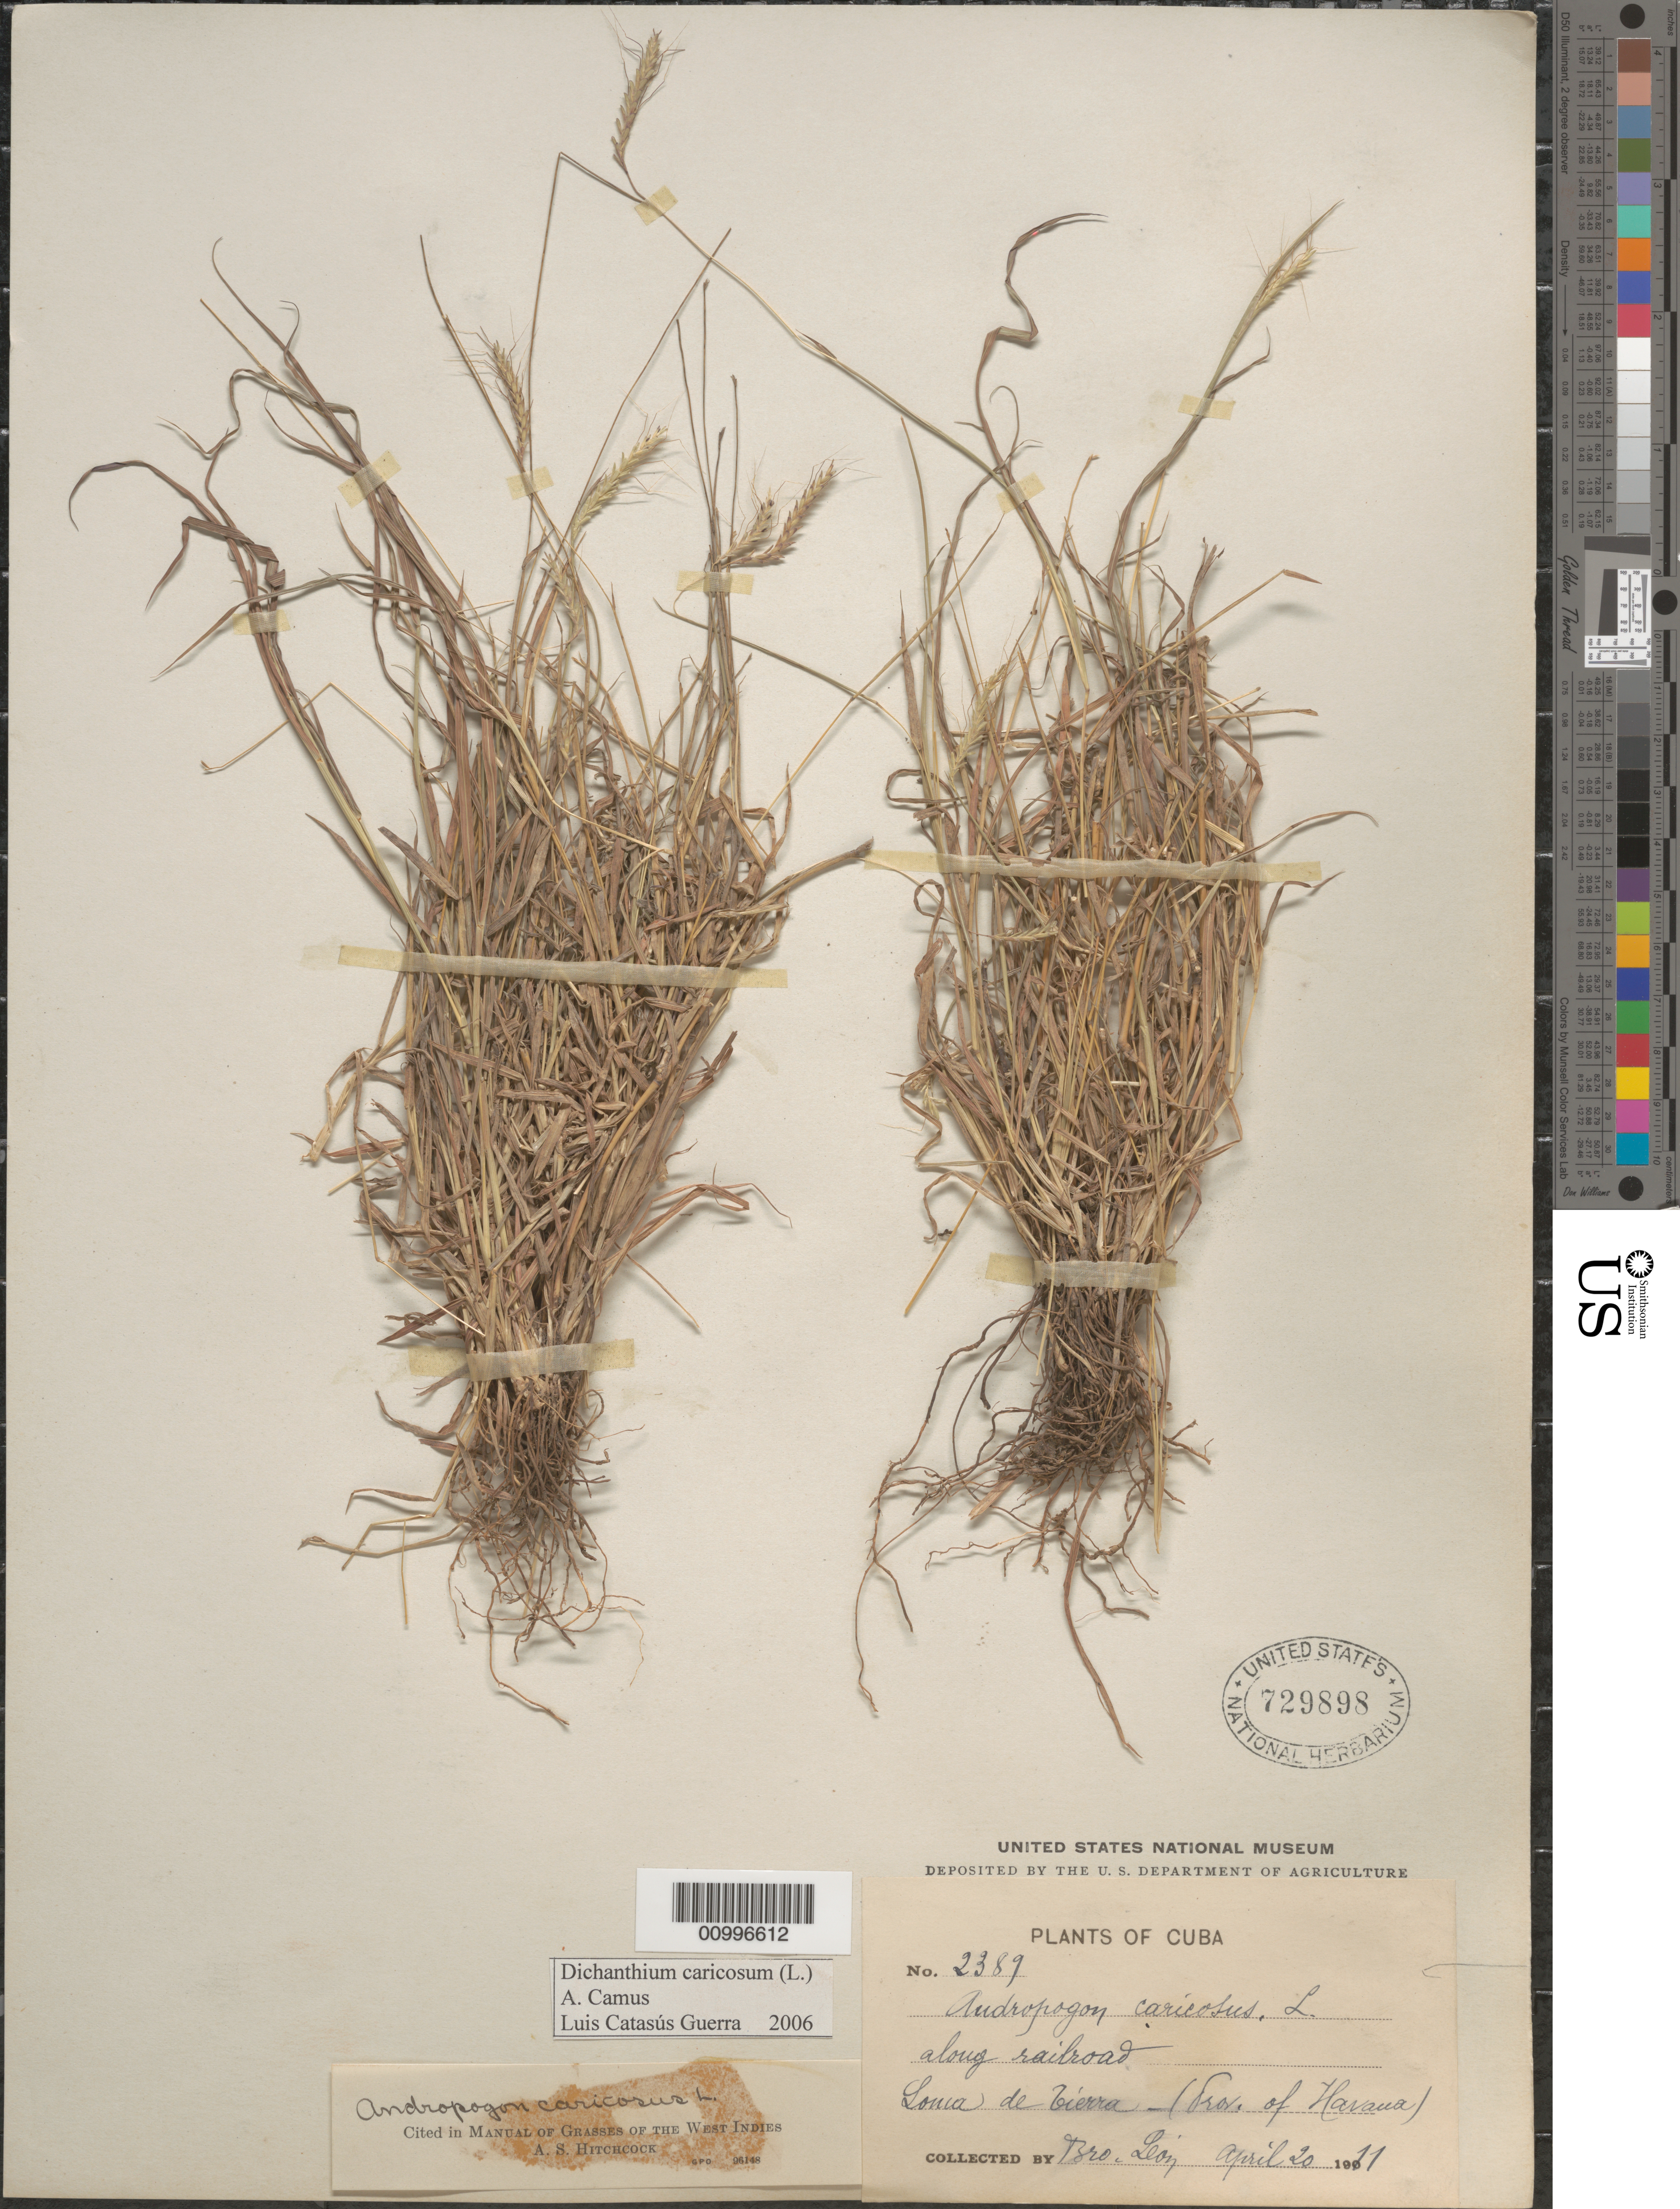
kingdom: Plantae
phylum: Tracheophyta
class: Liliopsida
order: Poales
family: Poaceae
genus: Dichanthium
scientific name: Dichanthium caricosum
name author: (L.) A. Camus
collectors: Bro. León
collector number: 2389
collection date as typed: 20 Apr 1911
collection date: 1911-04-20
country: Cuba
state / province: La Habana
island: Cuba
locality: La Habana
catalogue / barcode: US 729898